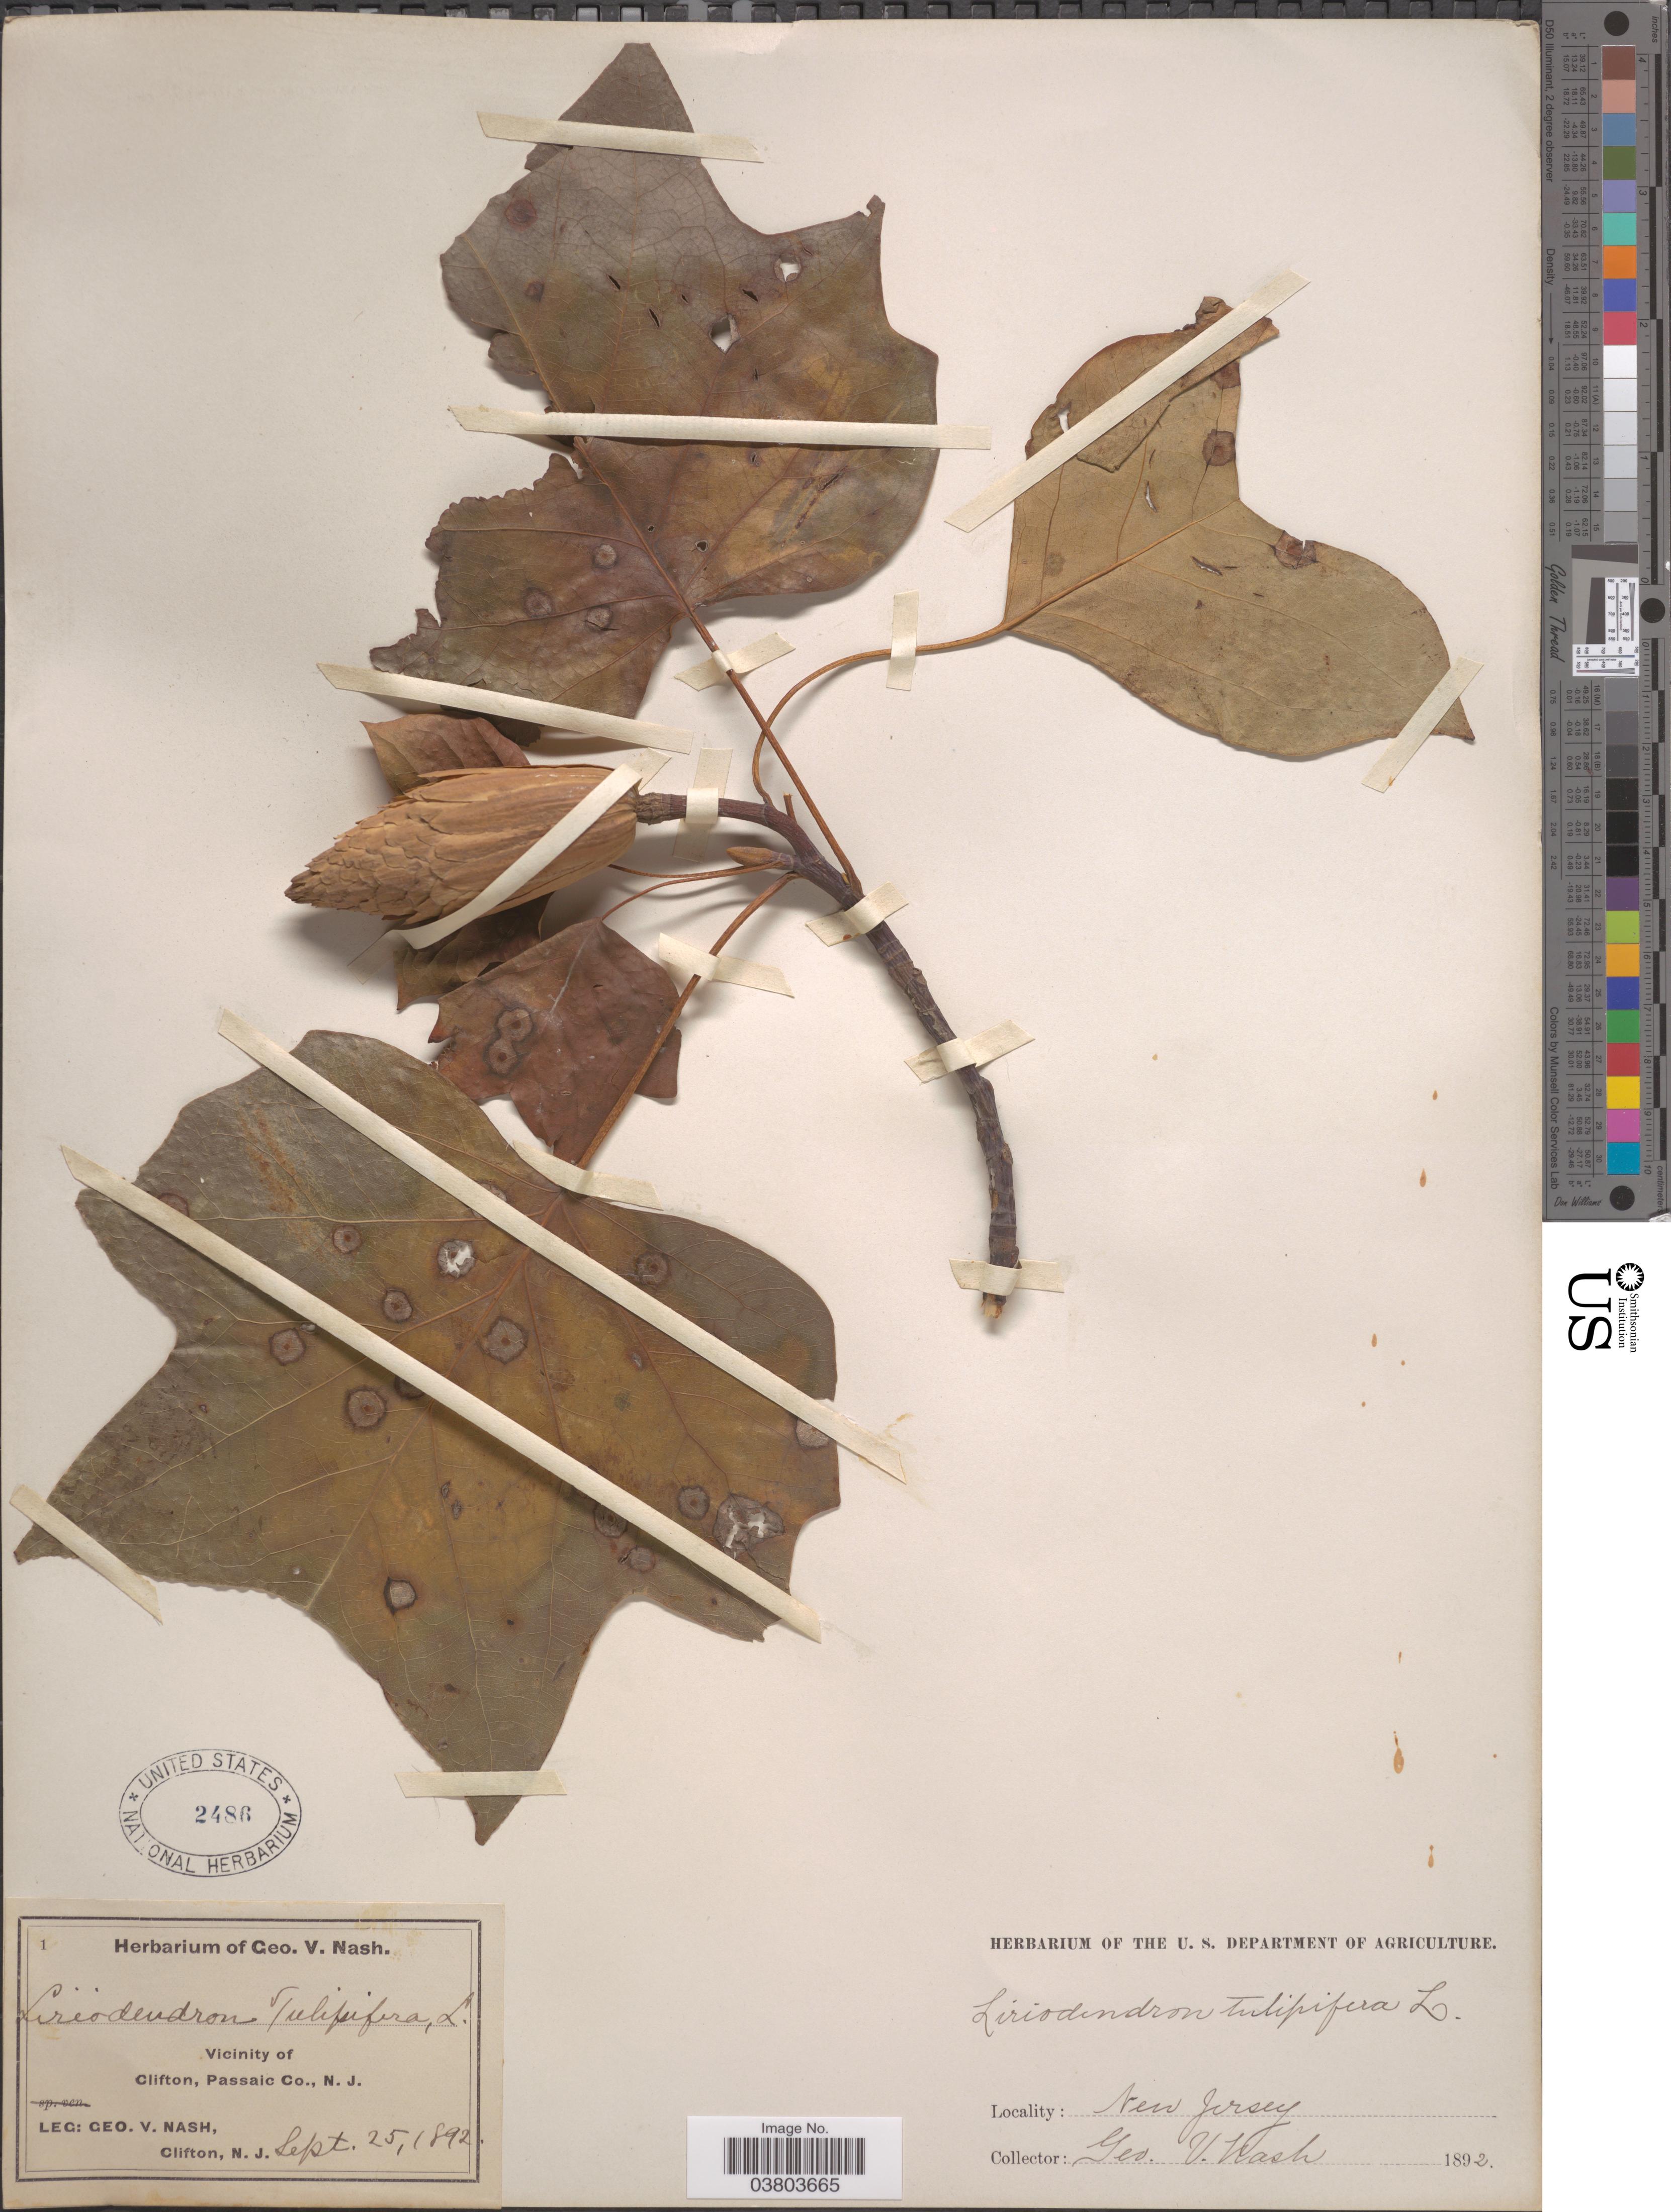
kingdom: Plantae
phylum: Tracheophyta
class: Magnoliopsida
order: Magnoliales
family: Magnoliaceae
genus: Liriodendron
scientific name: Liriodendron tulipifera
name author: L.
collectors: G. V. Nash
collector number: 1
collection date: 1892-09-25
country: United States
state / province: New Jersey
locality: Vicinity of Clifton, Passaic Co.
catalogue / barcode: US 2486